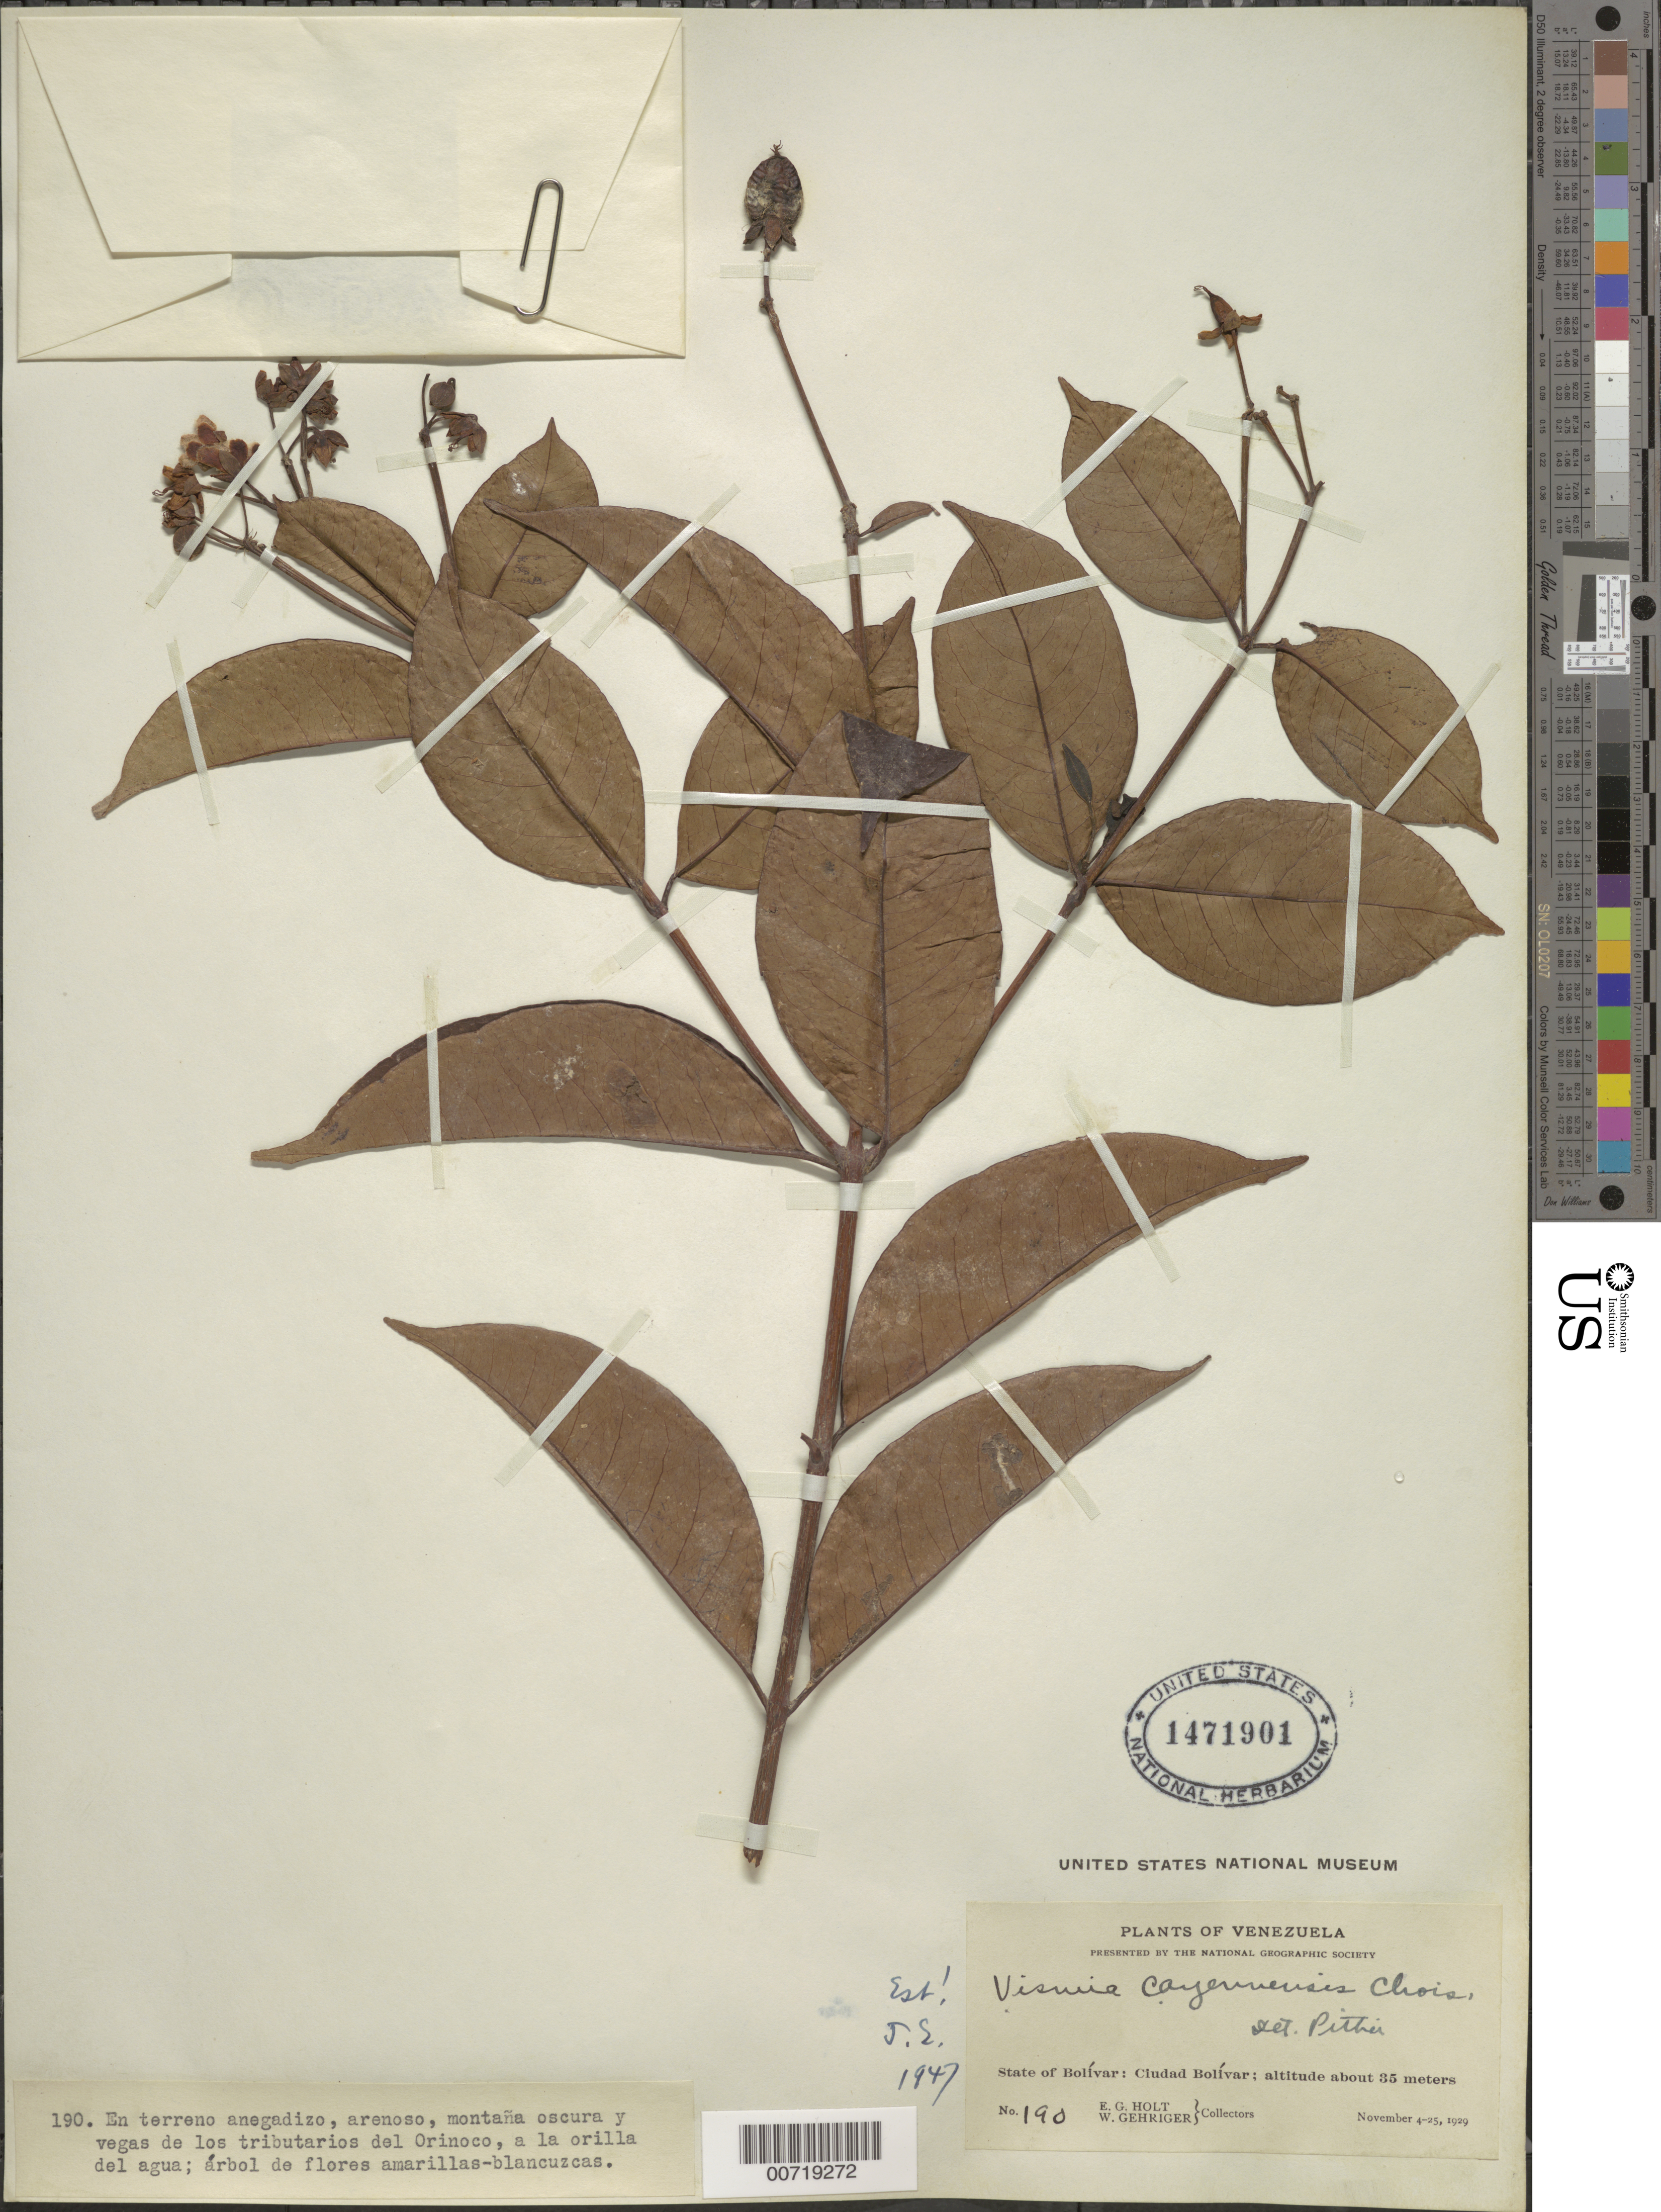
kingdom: Plantae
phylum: Tracheophyta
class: Magnoliopsida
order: Malpighiales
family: Hypericaceae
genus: Vismia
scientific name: Vismia cayennensis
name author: (Jacq.) Pers.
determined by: Ewan, J. A.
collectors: E. Holt & W. Gehriger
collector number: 190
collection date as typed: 4-Nov-29 to 25-Nov-29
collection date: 1929-11-04/1929-11-25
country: Venezuela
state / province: Bolívar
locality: Ciudad Bolívar, Río Orinoco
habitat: Orilla del agua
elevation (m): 35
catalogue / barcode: US 1471901